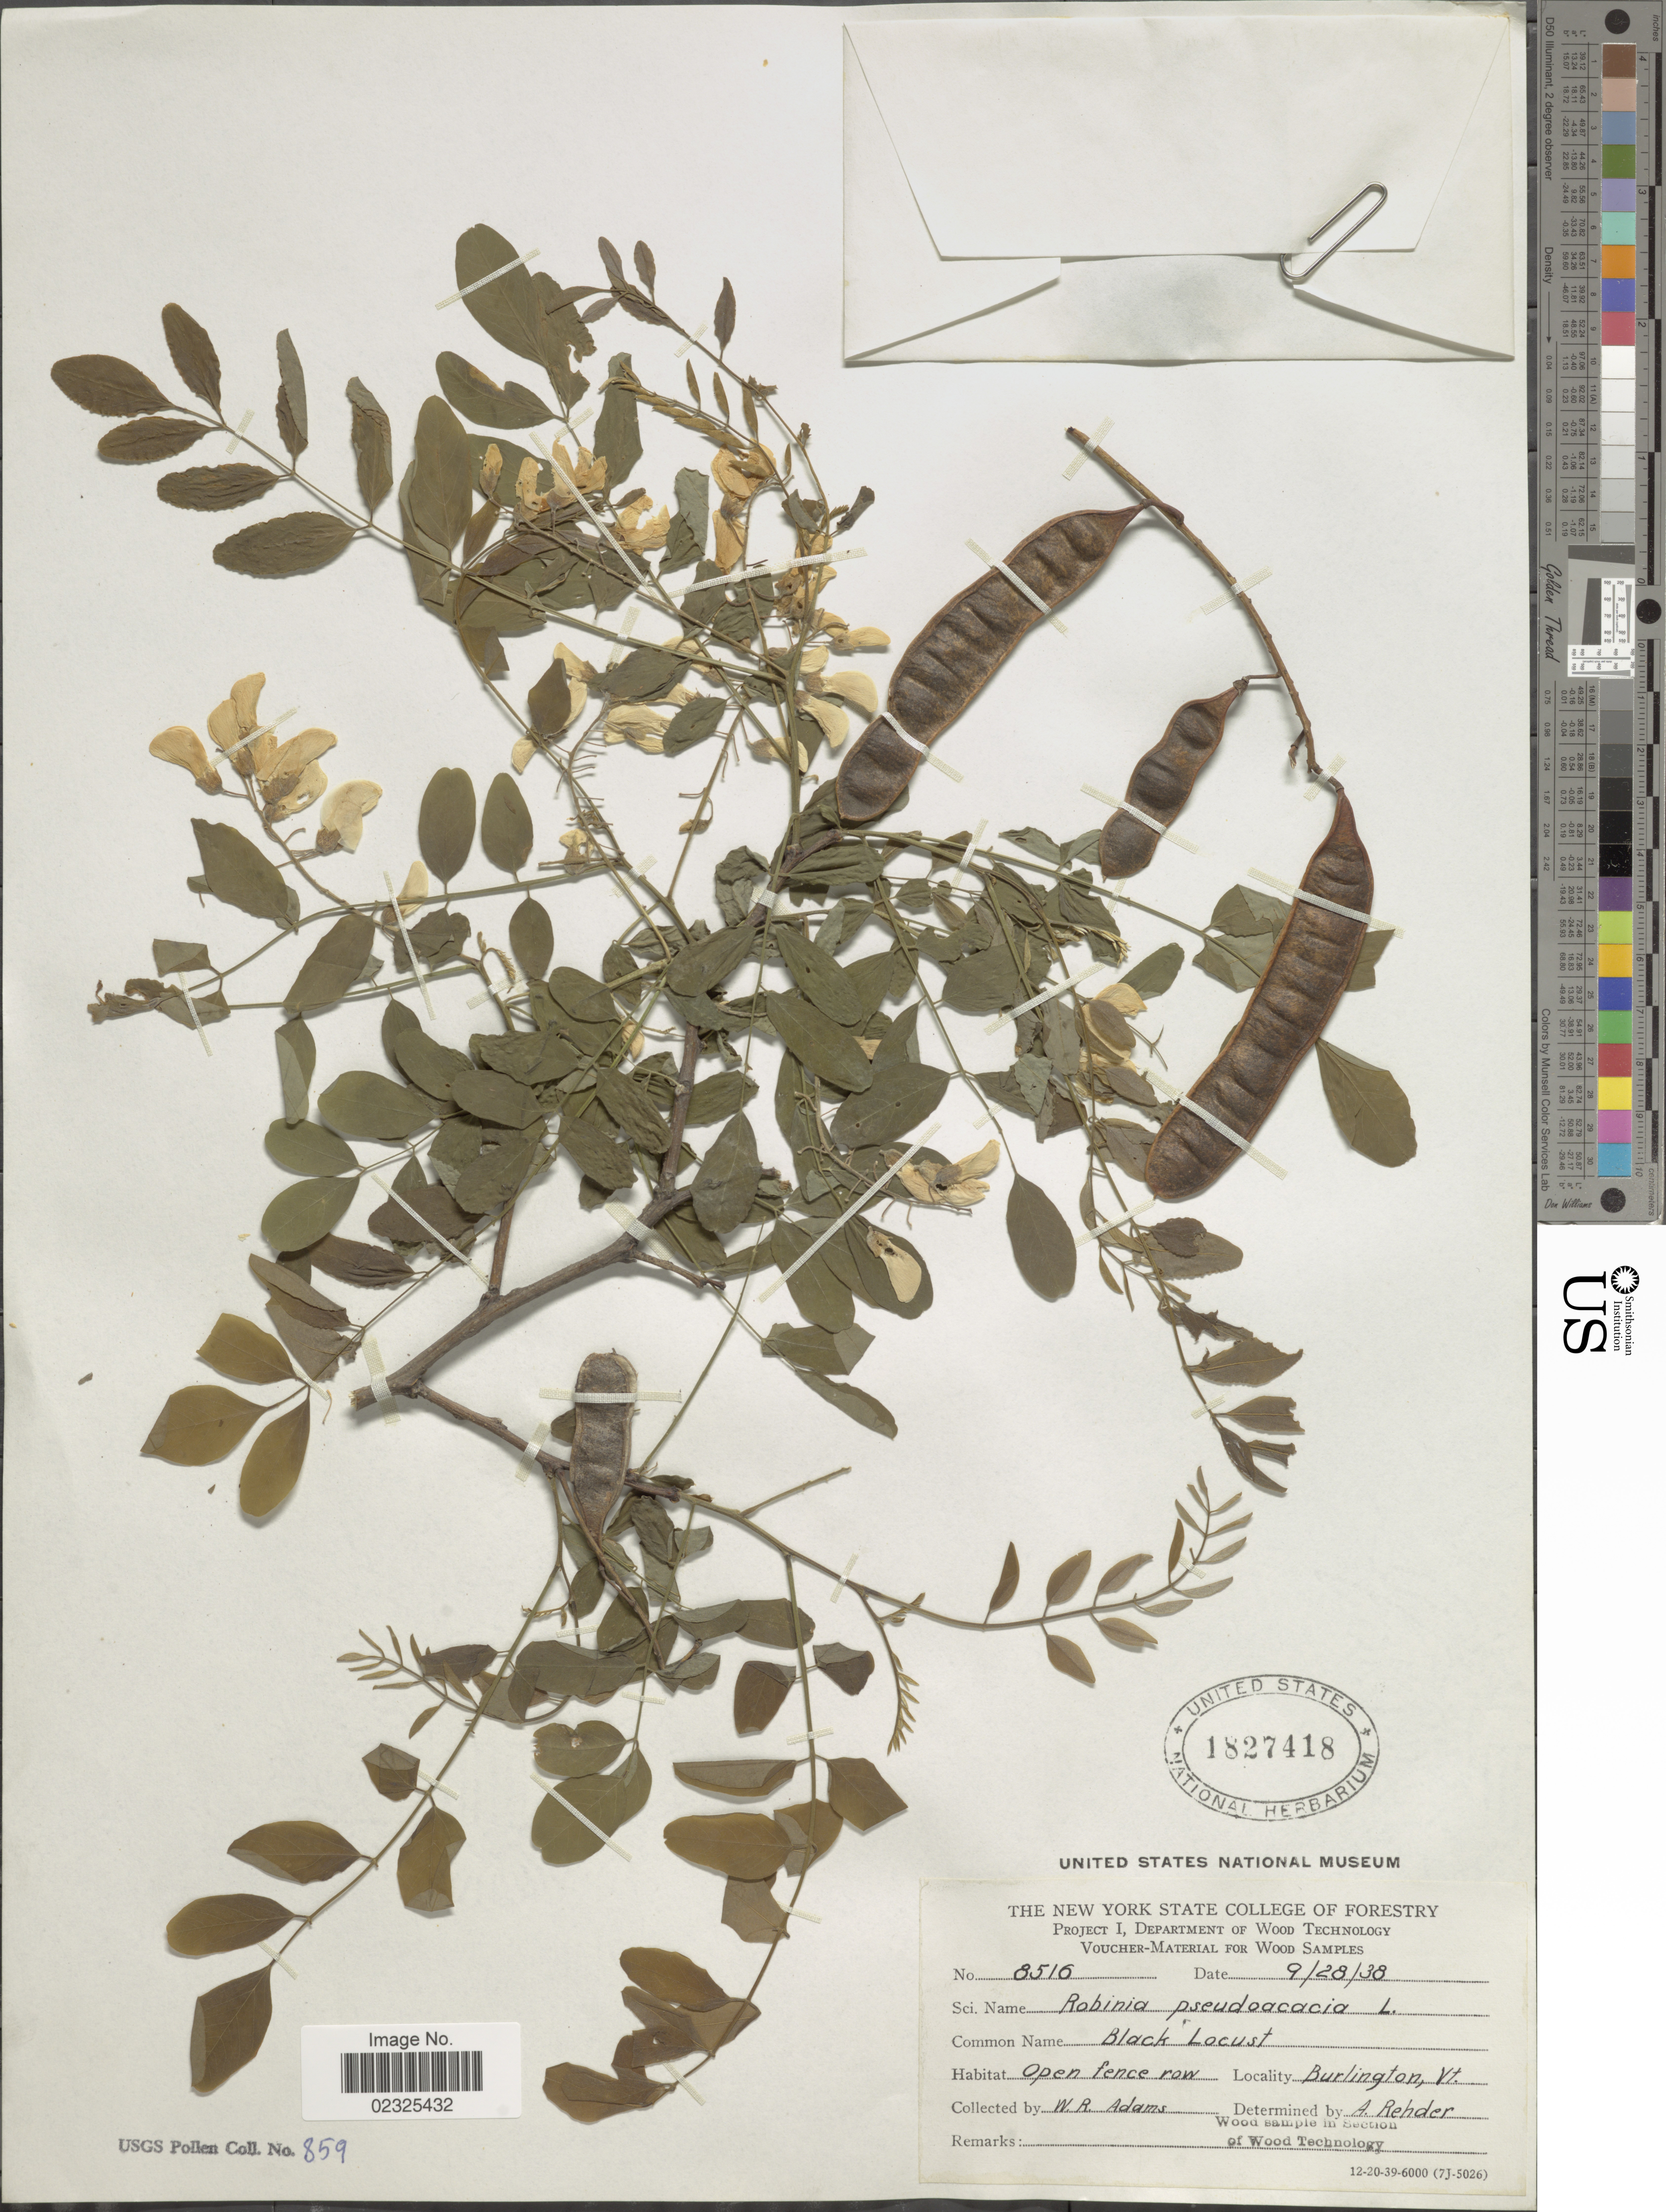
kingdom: Plantae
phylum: Tracheophyta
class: Magnoliopsida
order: Fabales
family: Fabaceae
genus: Robinia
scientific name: Robinia pseudoacacia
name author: L.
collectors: W. R. Adams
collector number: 8516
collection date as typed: Transcribed d/m/y: 28/9/38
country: United States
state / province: Vermont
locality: Open fence row, Burlington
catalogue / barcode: US 1827418